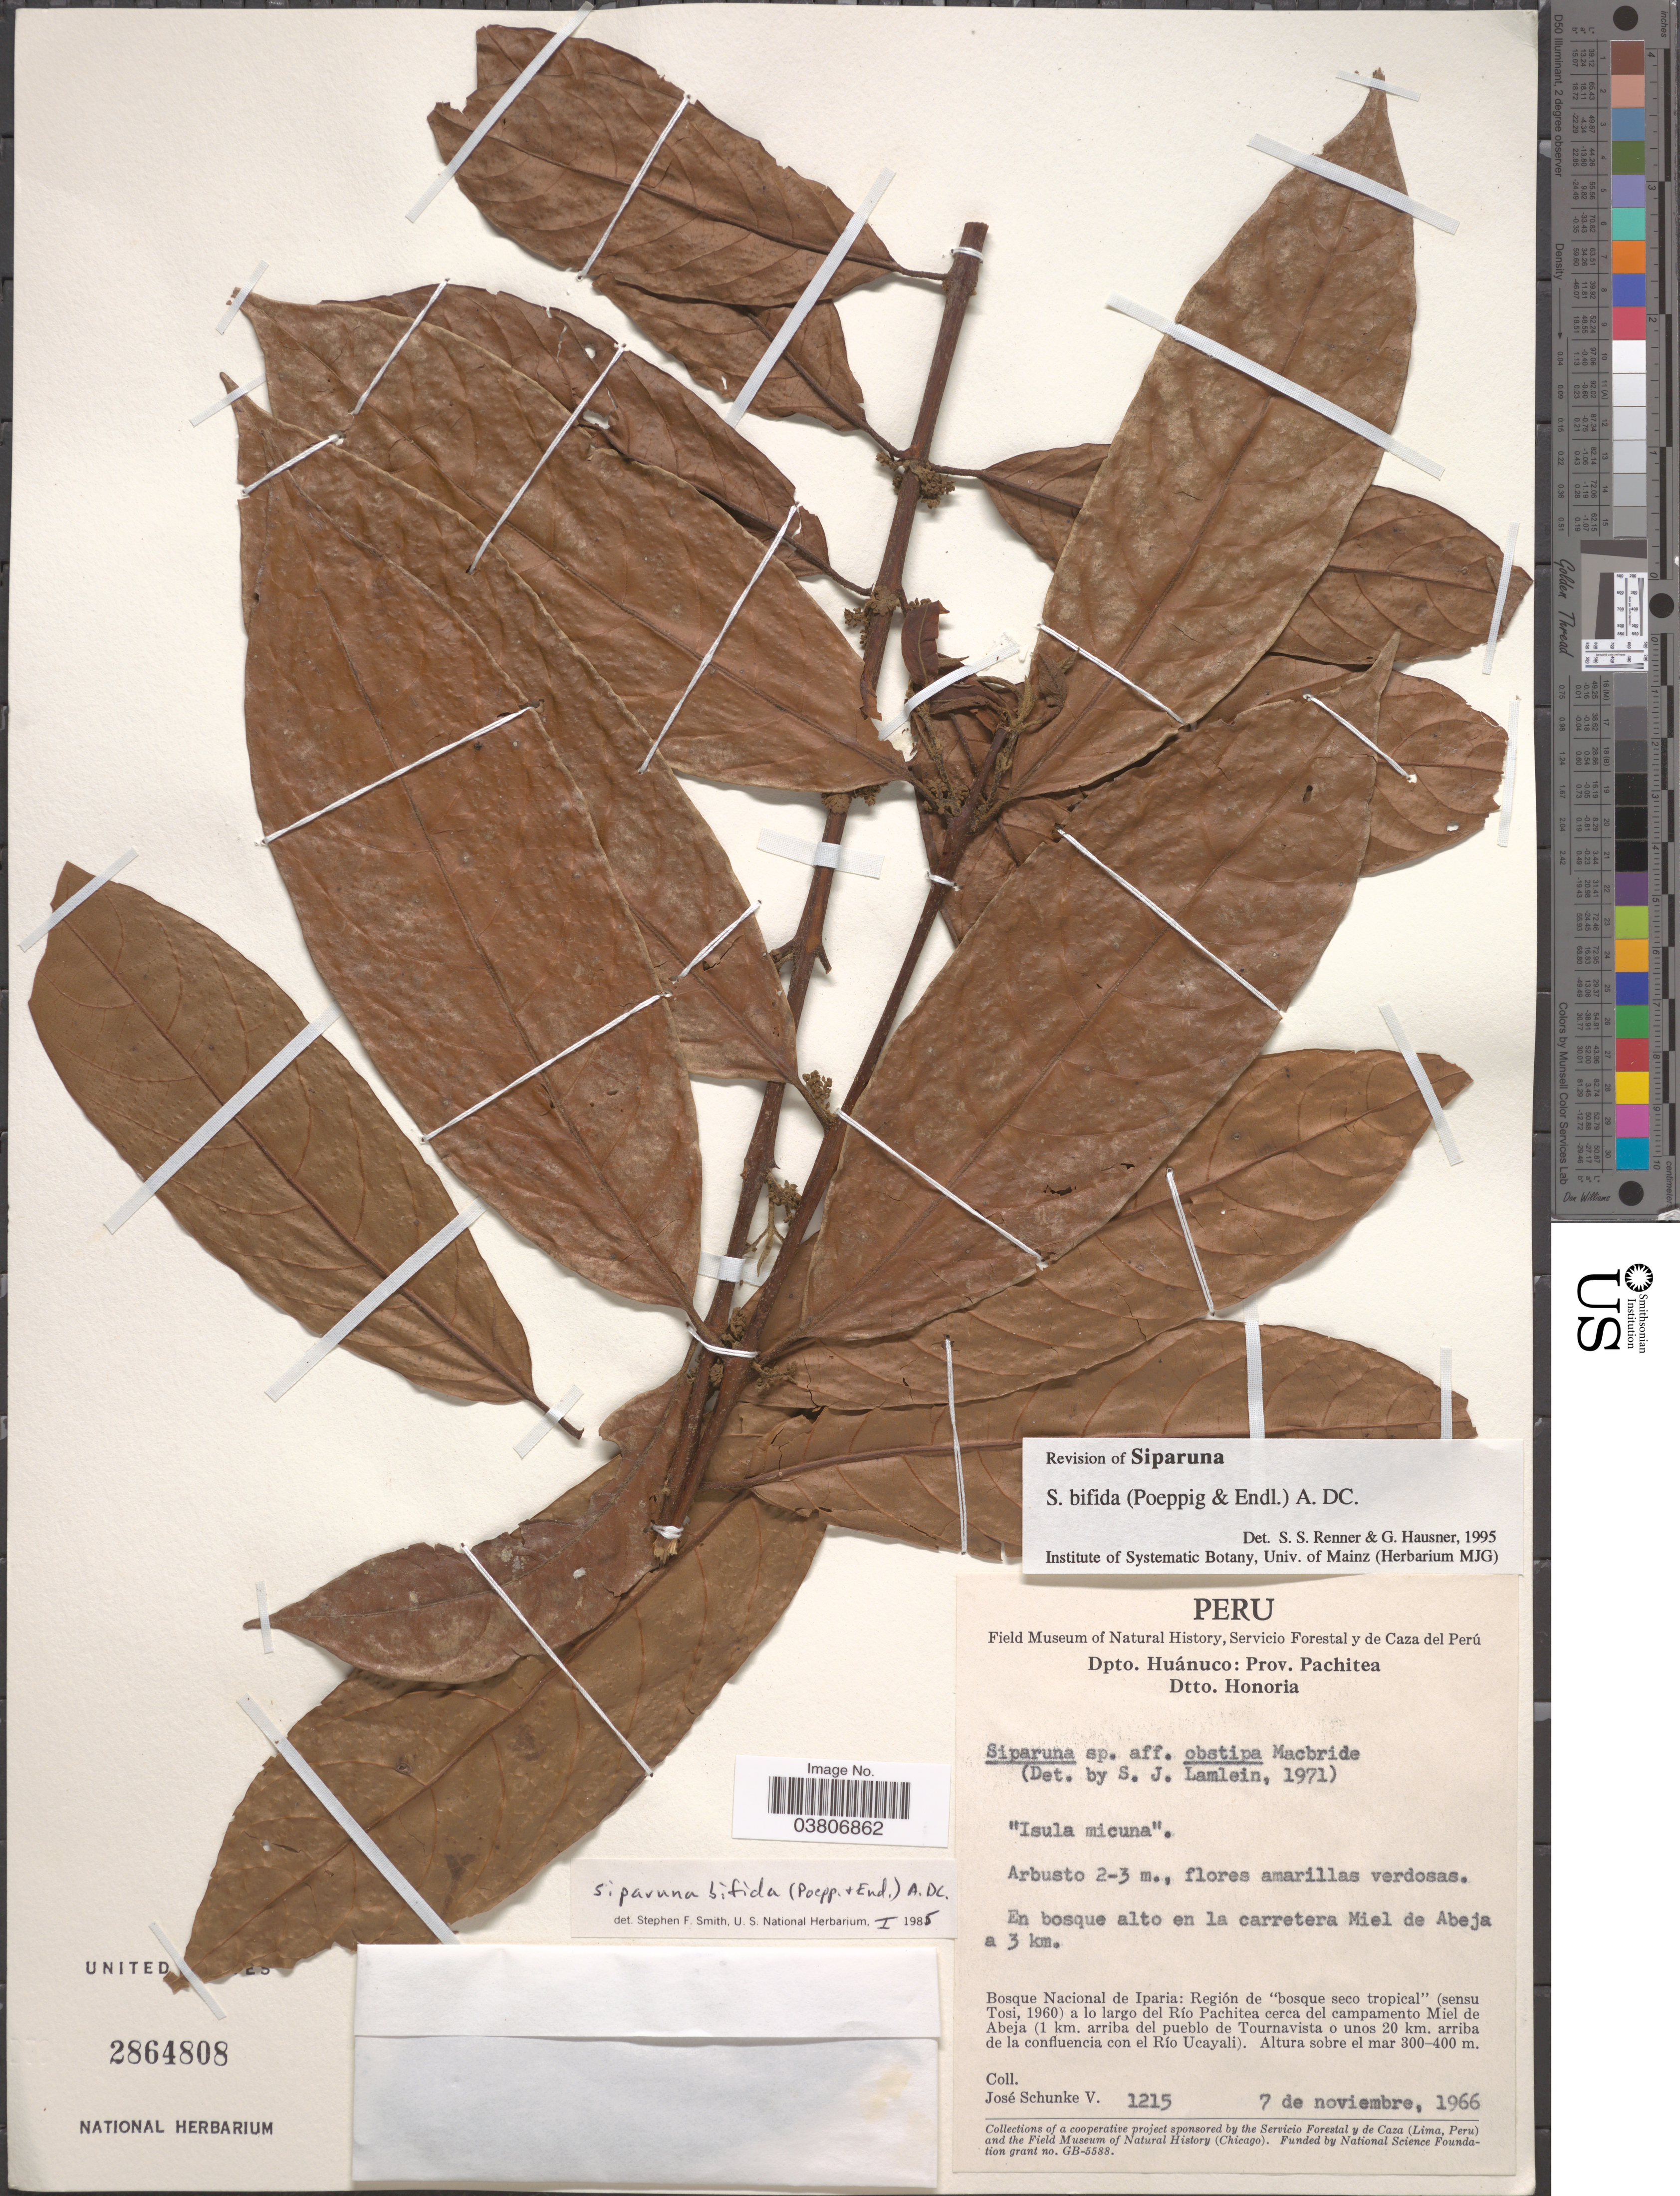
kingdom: Plantae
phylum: Tracheophyta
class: Magnoliopsida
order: Laurales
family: Siparunaceae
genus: Siparuna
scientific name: Siparuna bifida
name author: (Poepp. & Endl.) A. DC.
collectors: J. Schunke Vigo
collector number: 1215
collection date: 1966-11-07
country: Peru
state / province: Huánuco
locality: Dpto. Huánuco: Prov. Pachitea, Dtto. Honoria. En la carretera Miel de Abeja a 3 km. Bosque Nacional de Iparia: Región de 'bosque seco tropical' (sensu Tosi, 1960) a lo largo del Río Pachitea cerca del campamento Miel de Abeja (1 km. arriba del pueblo de Tournavista o unos 20 km. arriba de la confluencia con el Río Ucayali).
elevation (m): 300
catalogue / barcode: US 2864808